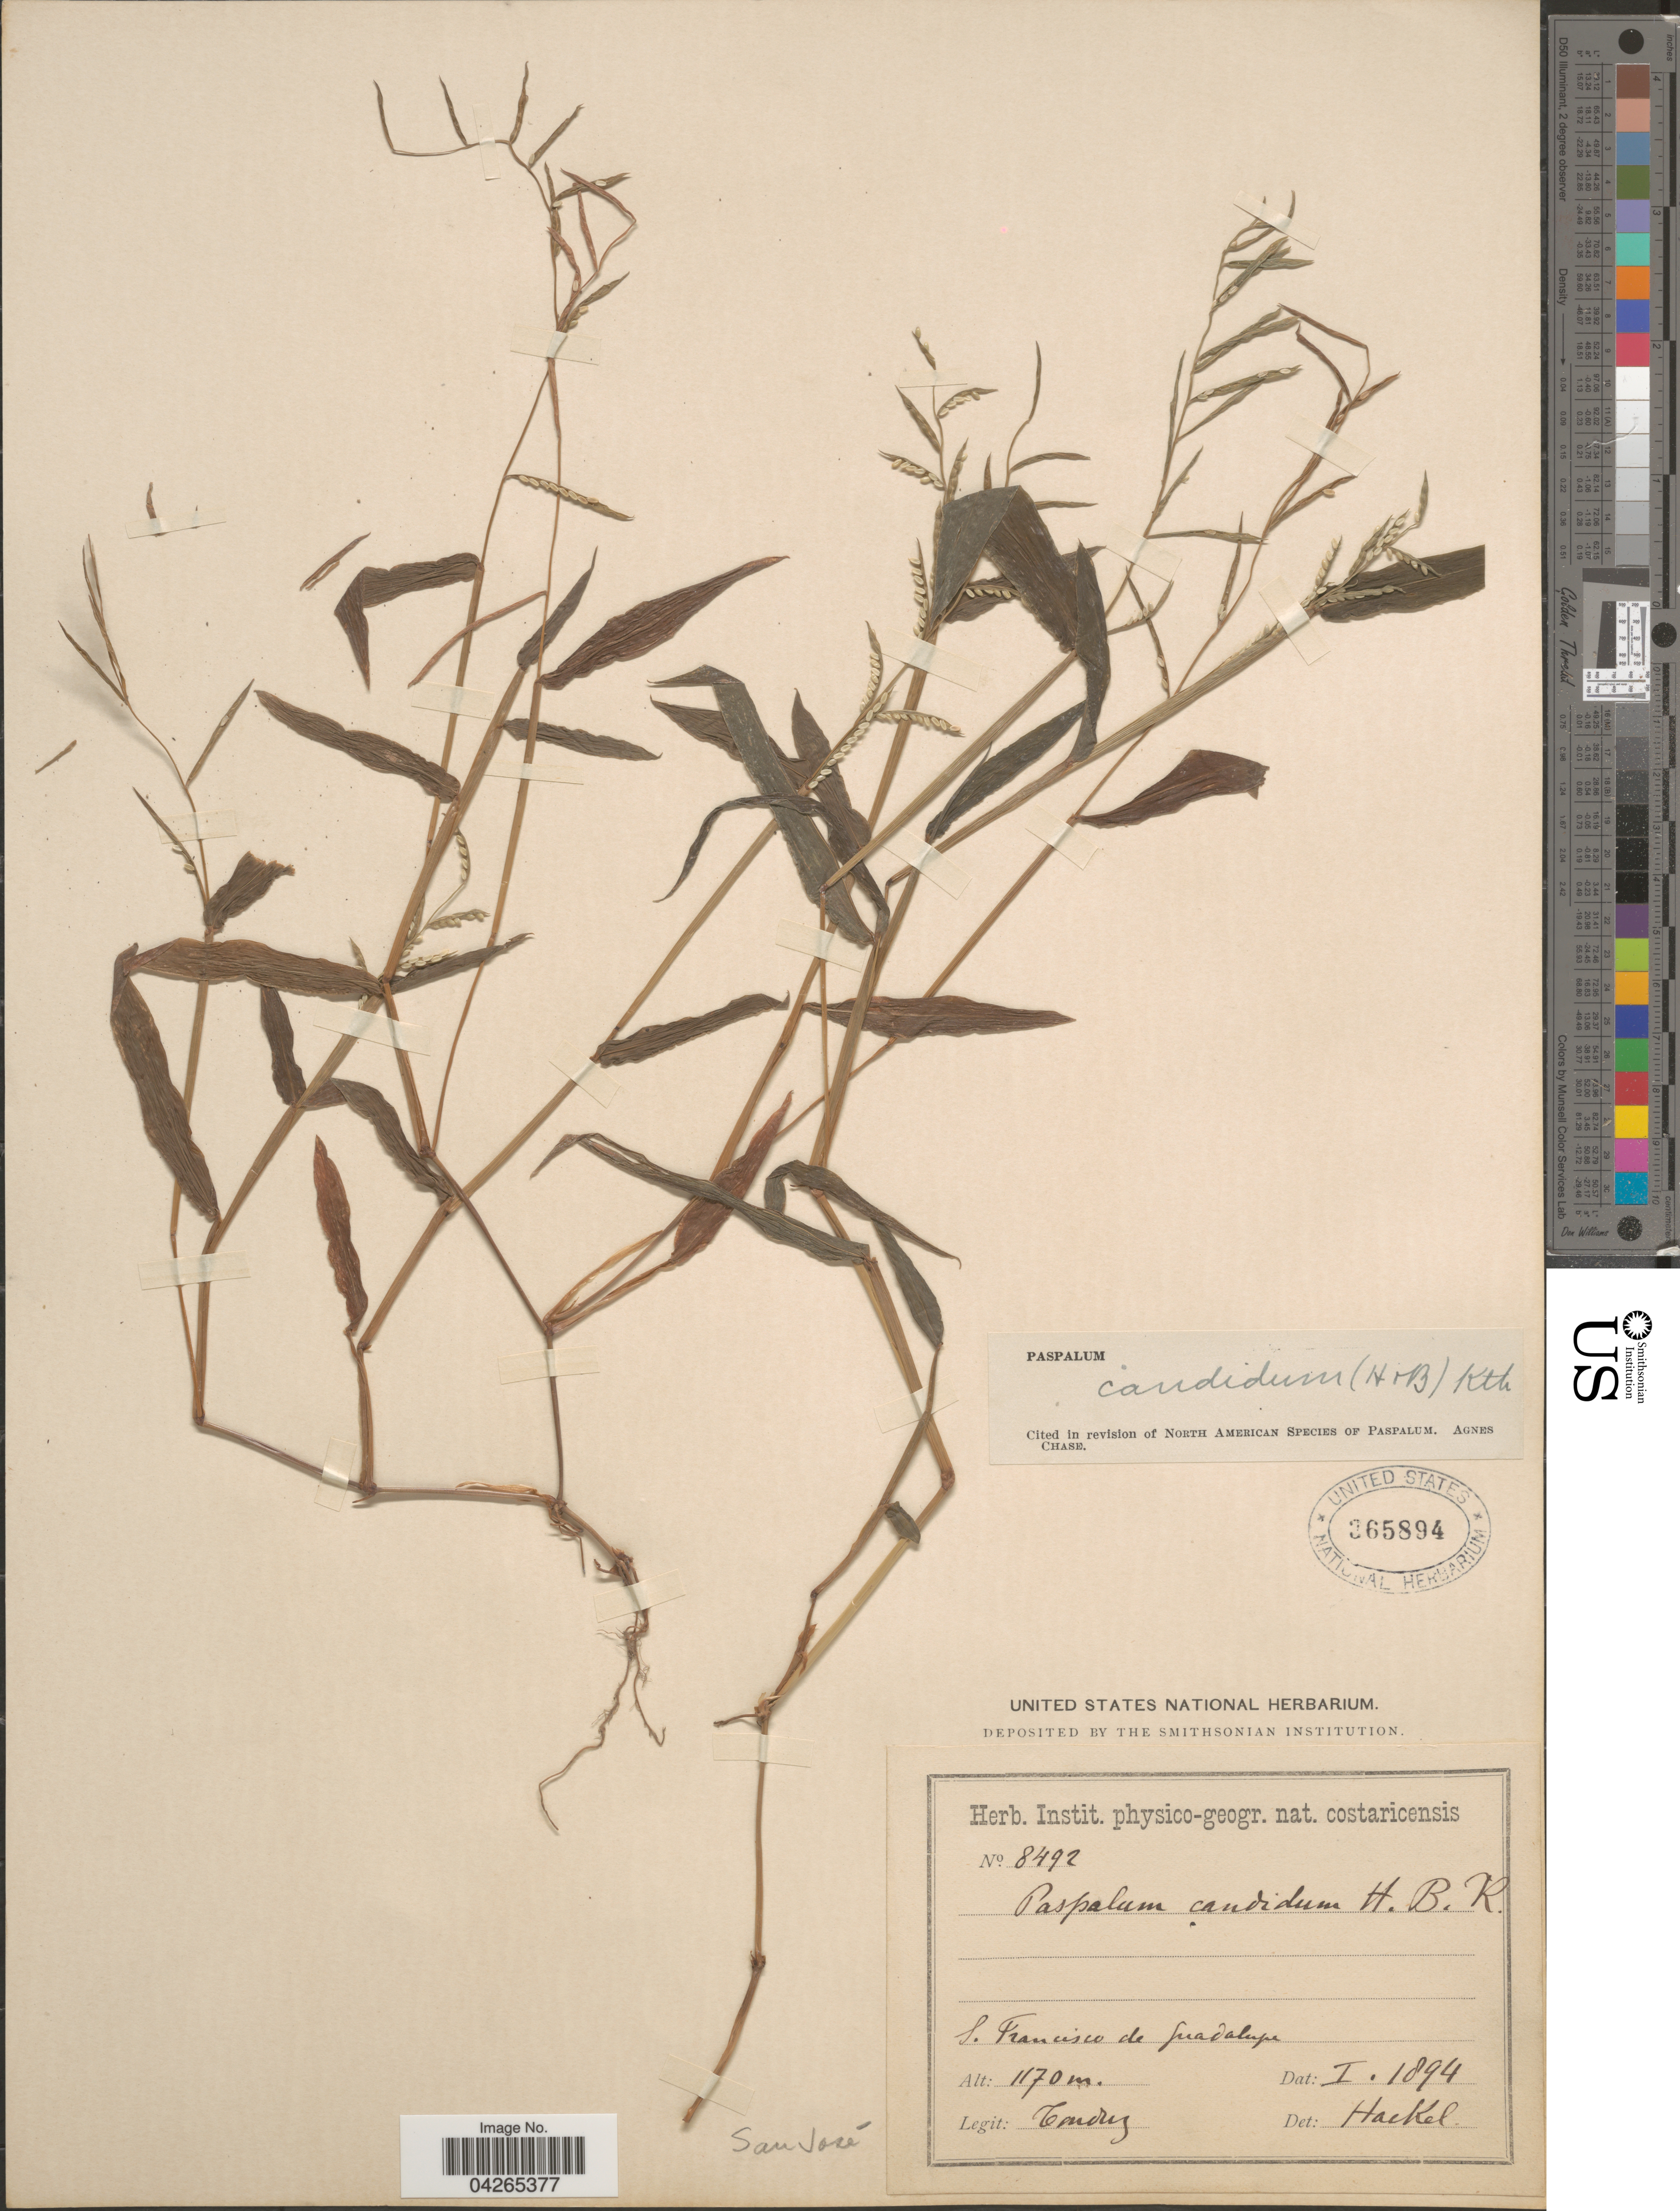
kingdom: Plantae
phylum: Tracheophyta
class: Liliopsida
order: Poales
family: Poaceae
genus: Paspalum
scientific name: Paspalum candidum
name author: (Humb. & Bonpl. ex Fleugge) Kunth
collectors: Tonduz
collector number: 8492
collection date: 1894-01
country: Costa Rica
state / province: San José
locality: S. Francisco de Guadalupe.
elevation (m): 1170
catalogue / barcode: US 365894